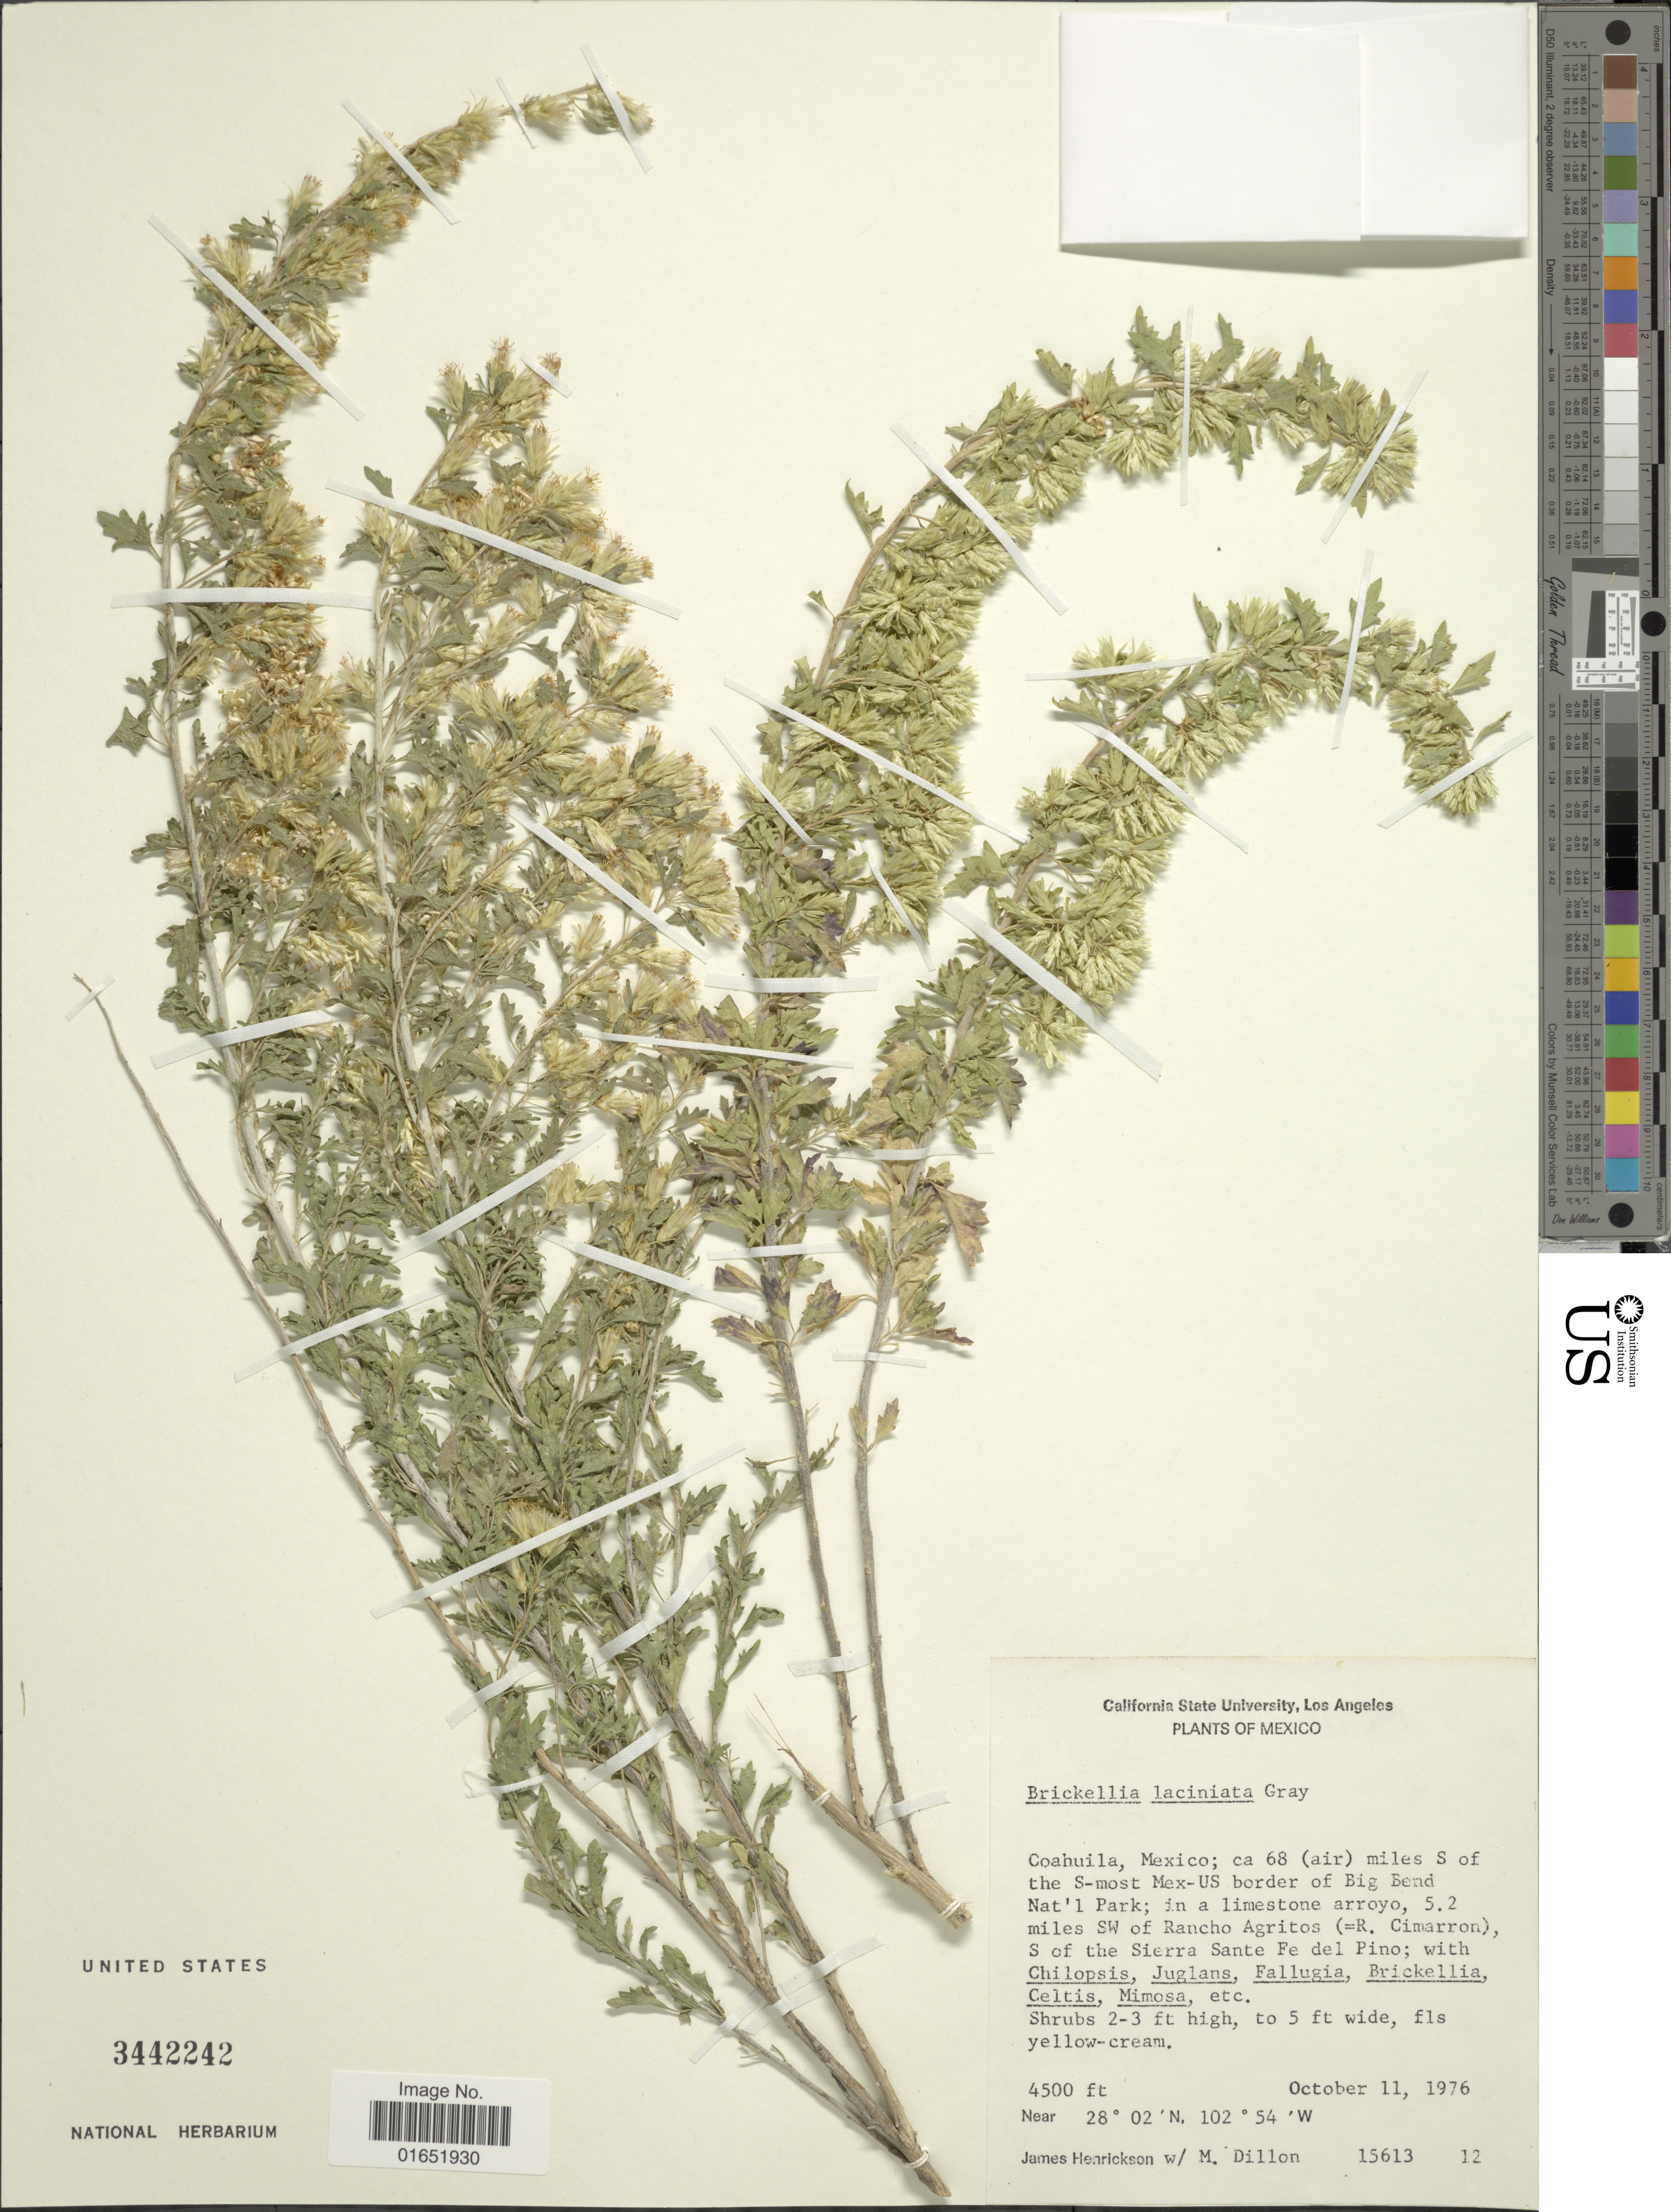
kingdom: Plantae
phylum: Tracheophyta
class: Magnoliopsida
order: Asterales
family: Asteraceae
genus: Brickellia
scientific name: Brickellia laciniata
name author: A. Gray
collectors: J. S. Henrickson & M. O. Dillon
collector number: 15613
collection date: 1976-10-11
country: Mexico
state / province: Coahuila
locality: Ca 68 (air) miles S of the S-most Mex-US border of Big Bend Nat'l Park; in a limestone arroyo, 5.2 miles SW of Rancho Agritos (=R. Cimarron) S of the Sierra Santa Fe del Pino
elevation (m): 1372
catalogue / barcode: US 3442242